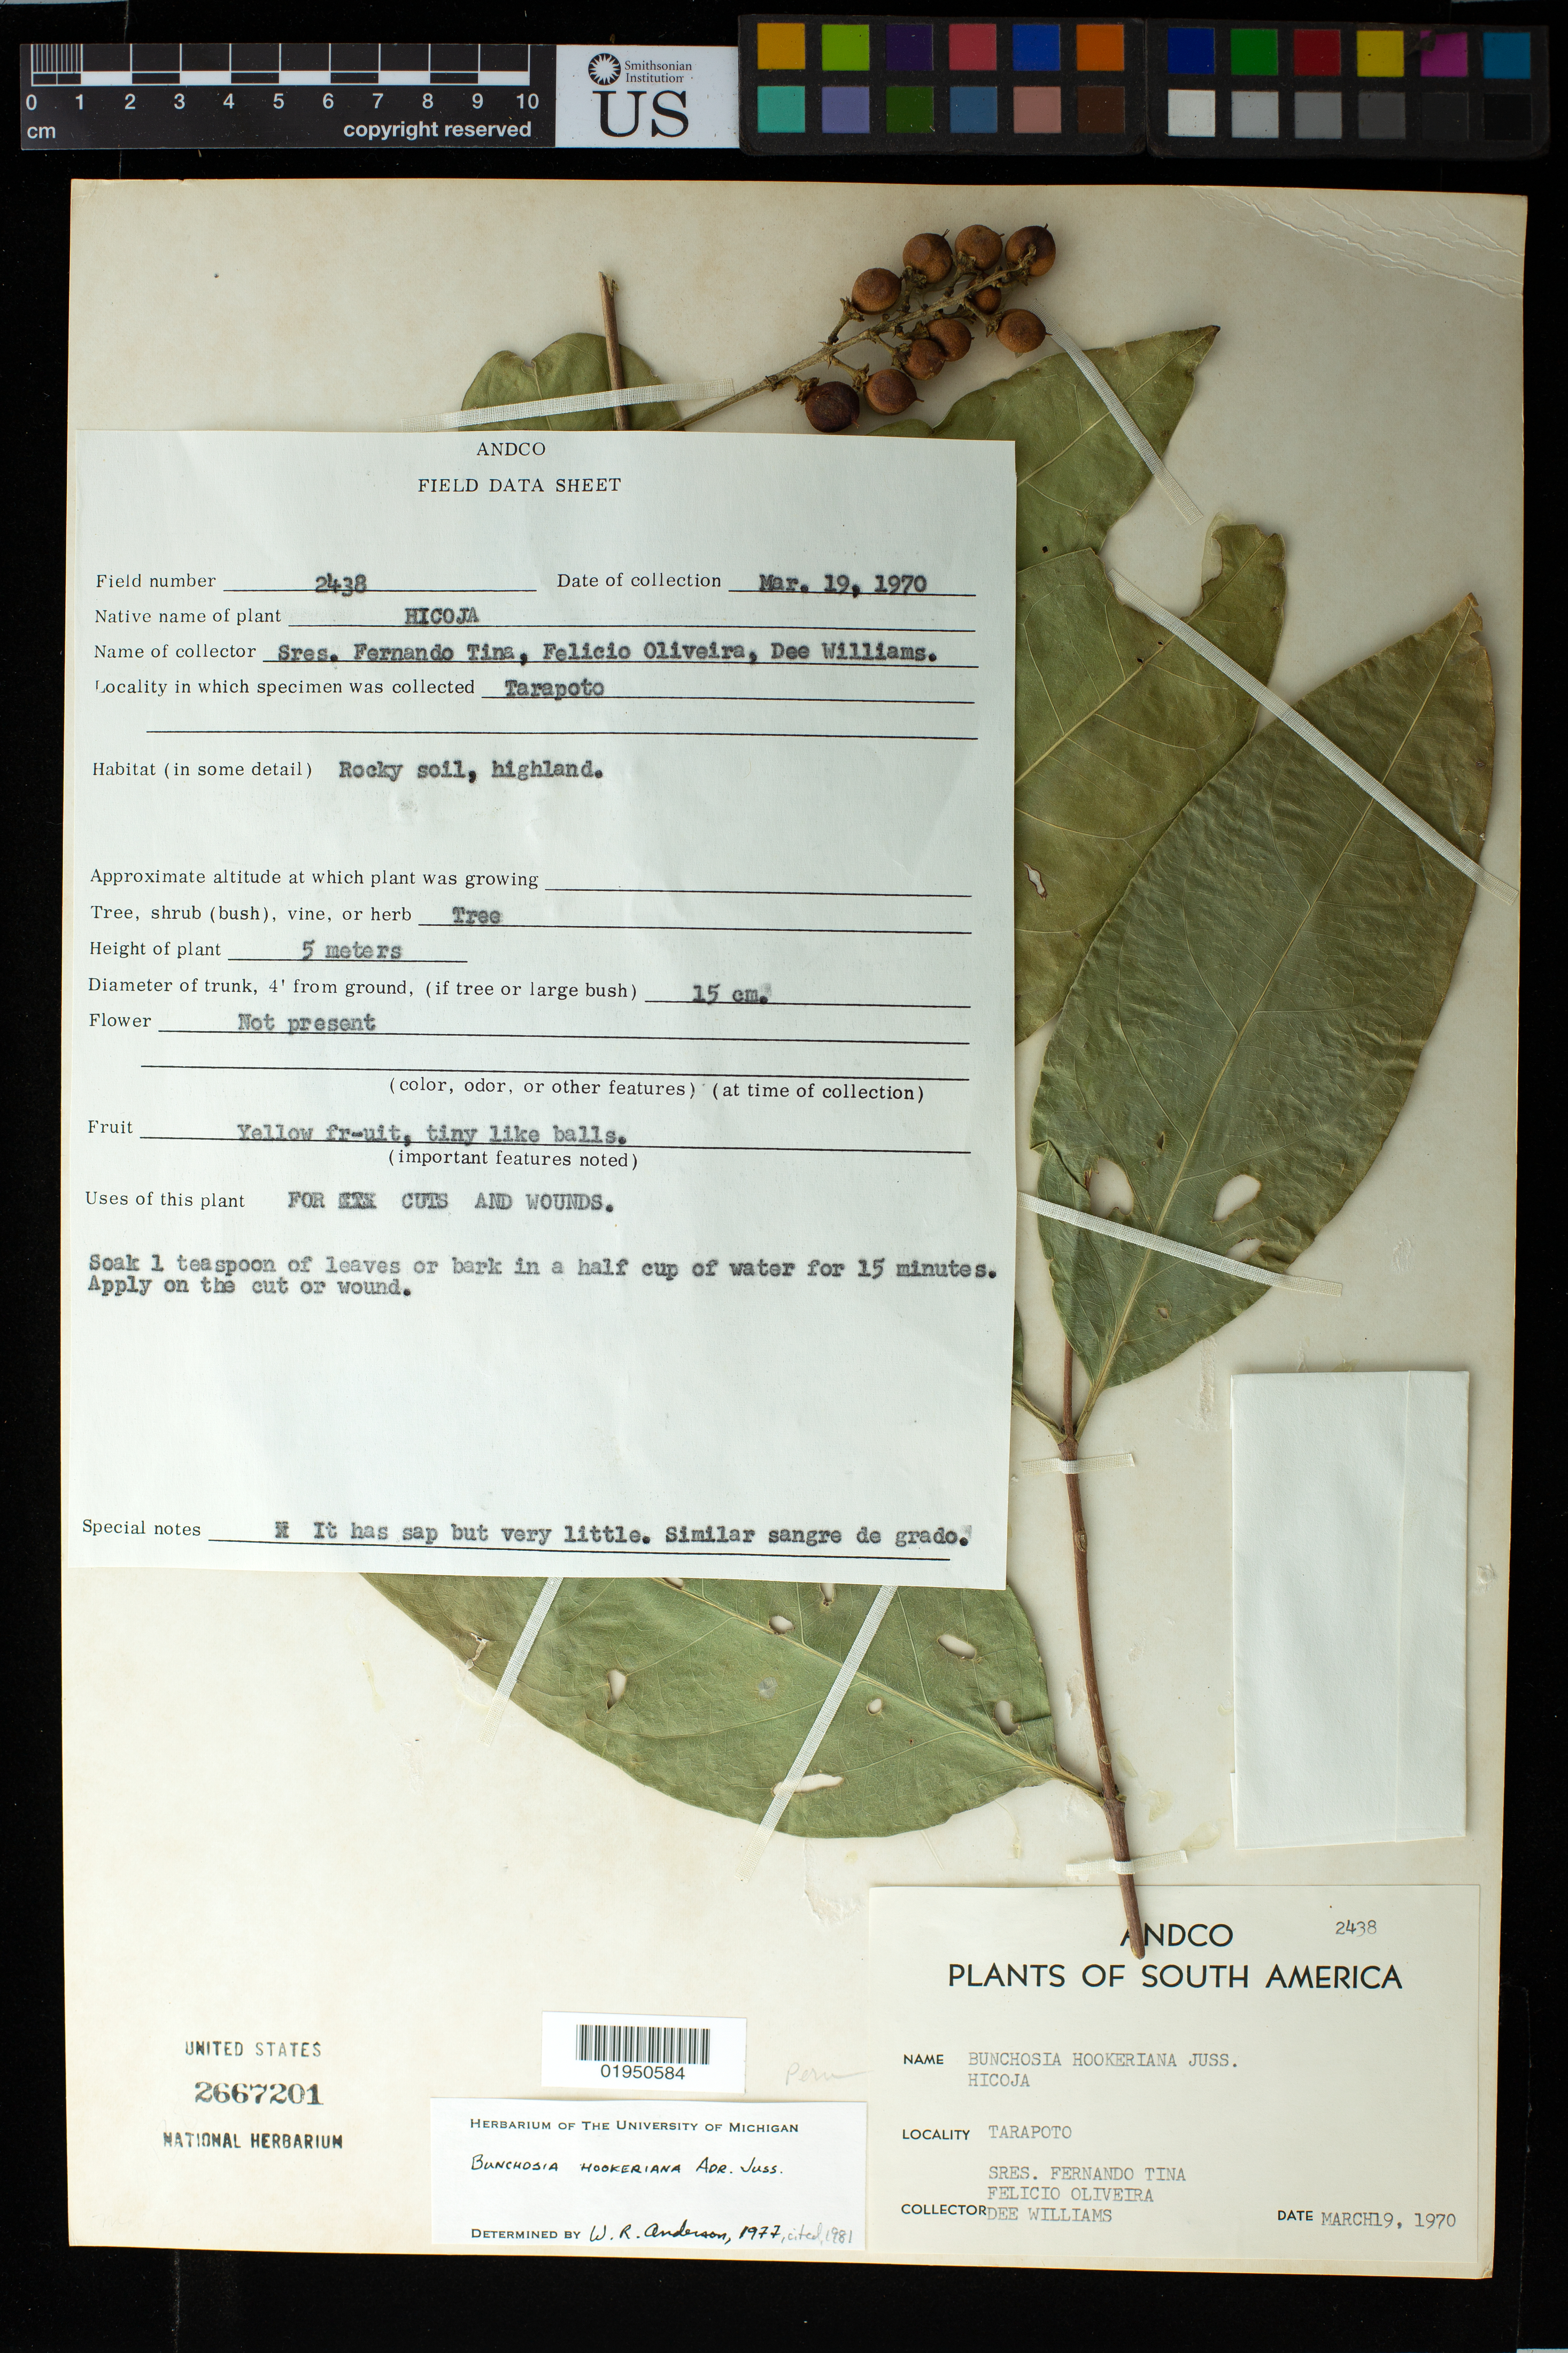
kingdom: Plantae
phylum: Tracheophyta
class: Magnoliopsida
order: Malpighiales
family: Malpighiaceae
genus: Bunchosia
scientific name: Bunchosia hookeriana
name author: A. Juss.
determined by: Anderson, W. R.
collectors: F. Tina, F. Oliveira & D. Williams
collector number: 2438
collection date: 1970-03-19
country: Peru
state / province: San Martín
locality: Tarapoto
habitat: rock soil, highland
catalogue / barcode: US 2667201